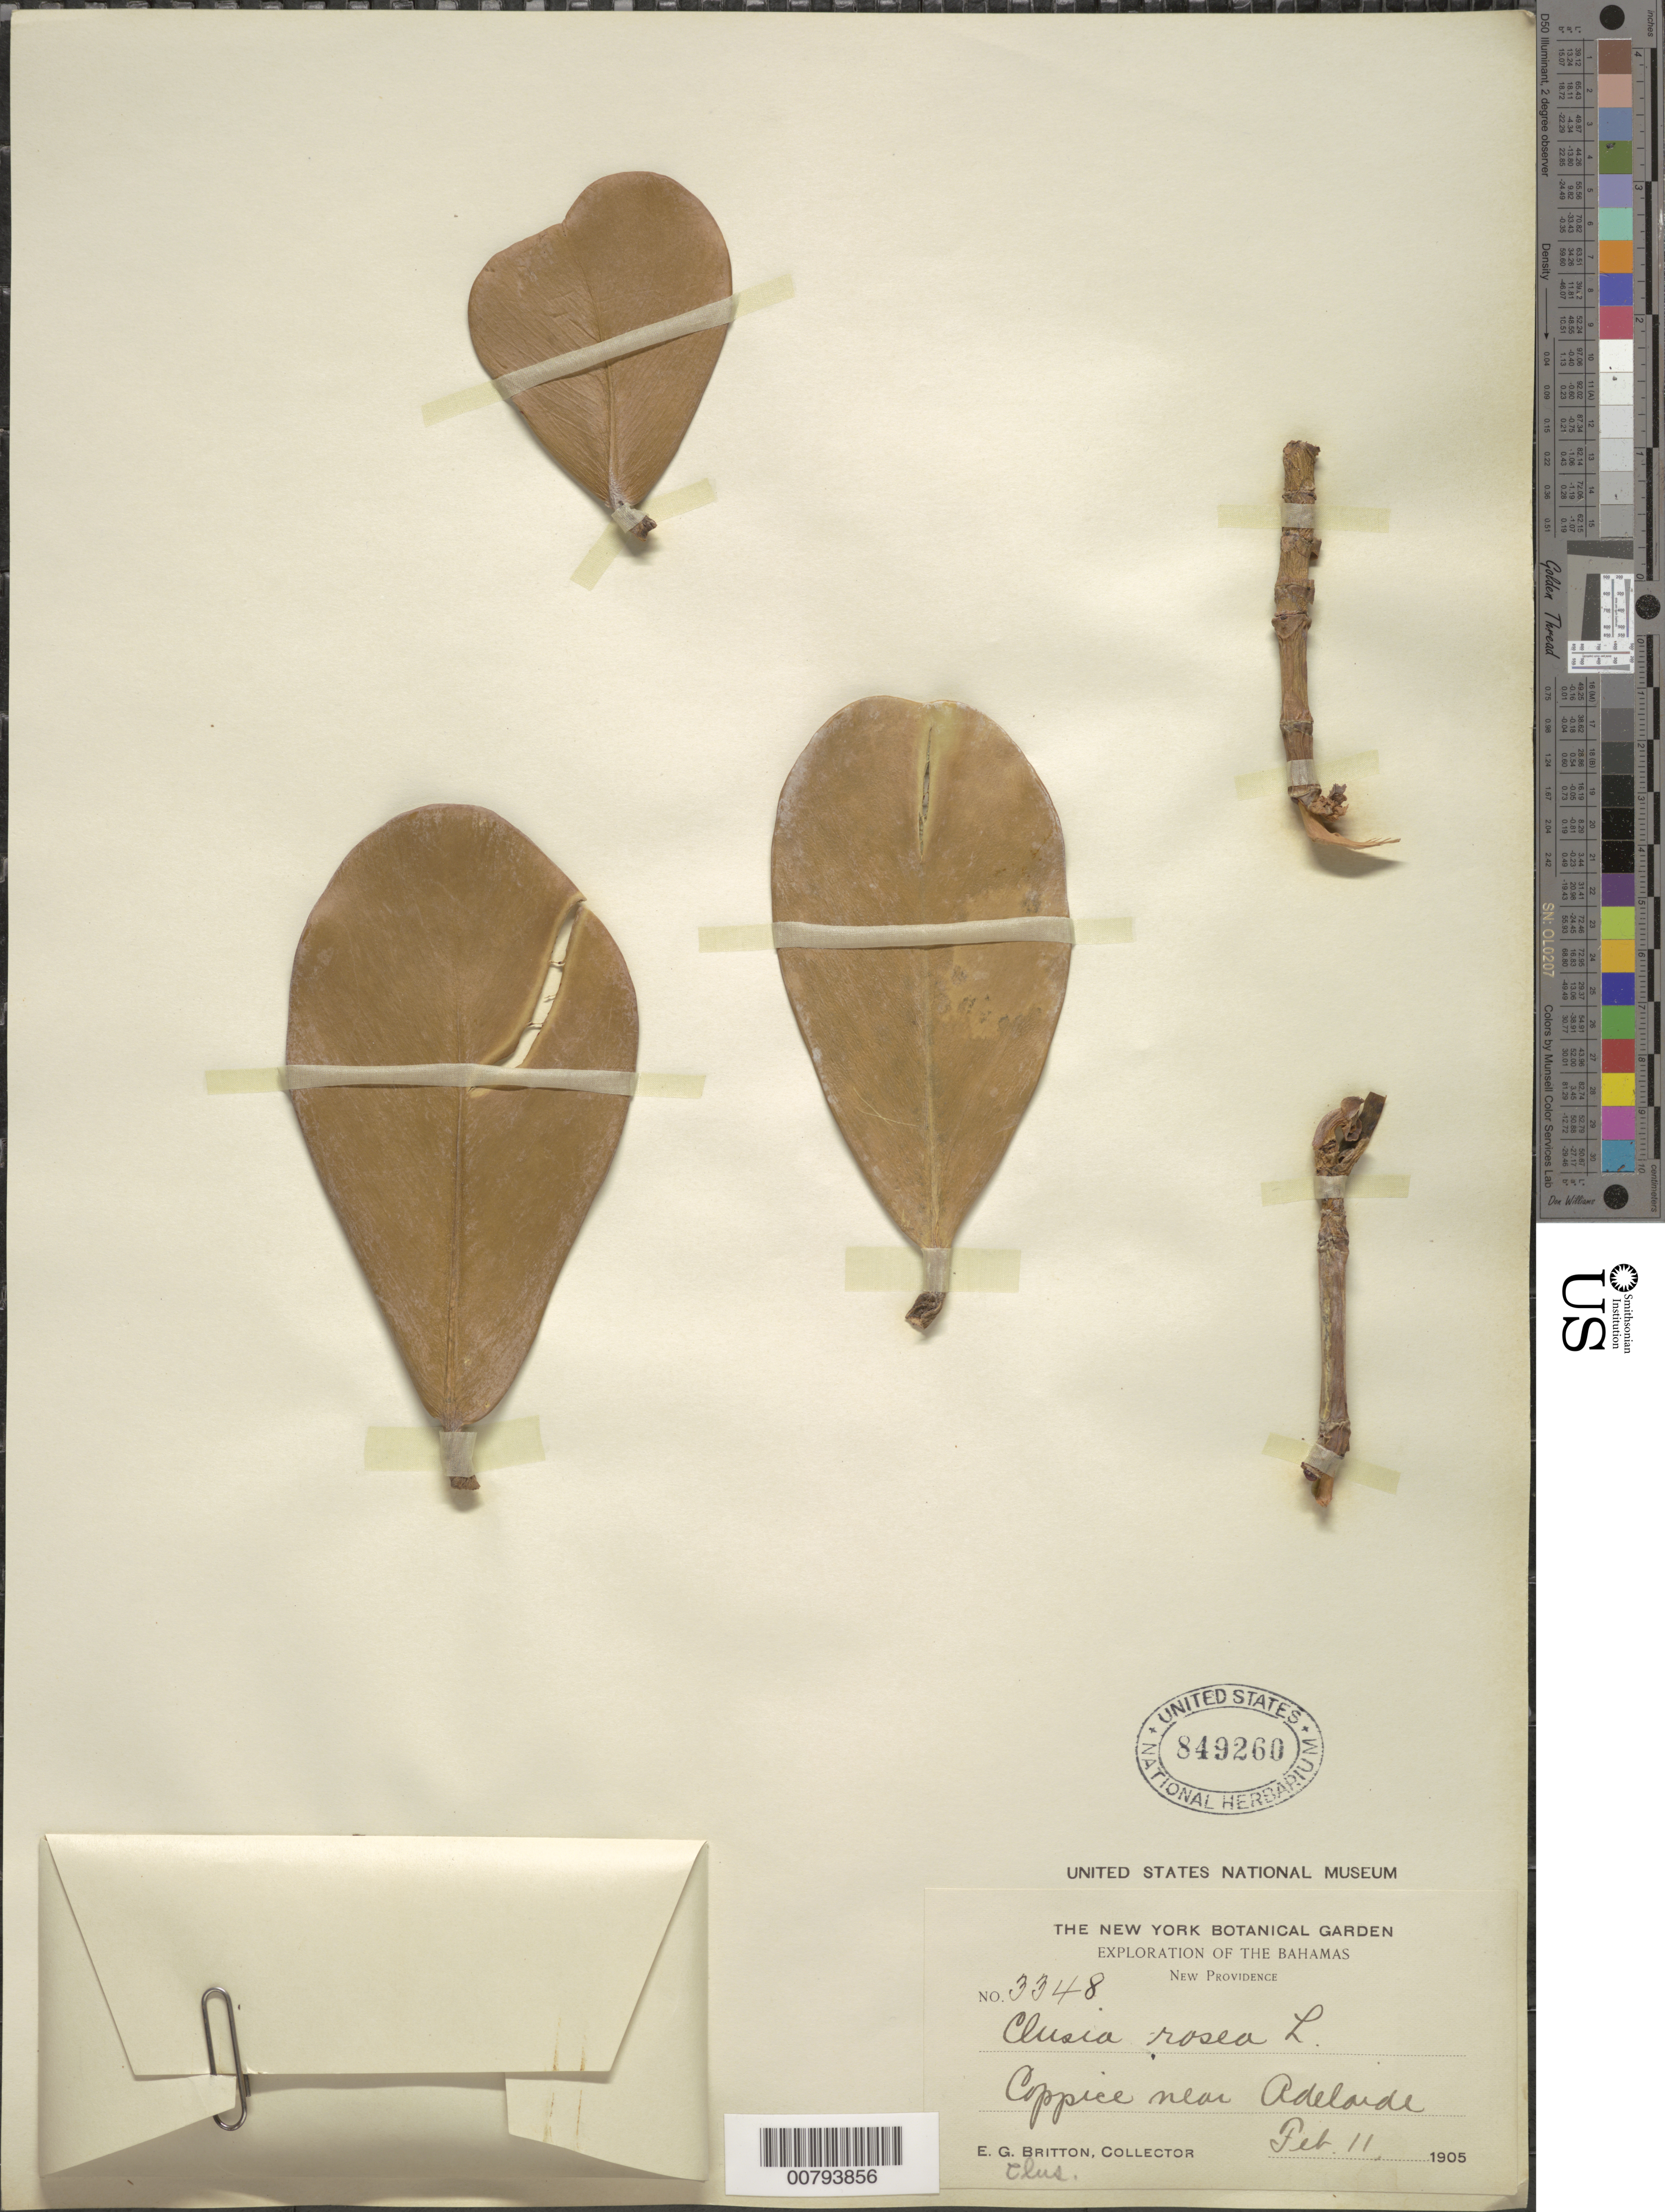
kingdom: Plantae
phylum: Tracheophyta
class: Magnoliopsida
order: Malpighiales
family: Clusiaceae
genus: Clusia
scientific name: Clusia rosea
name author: Jacq.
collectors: E. G. Britton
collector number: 3348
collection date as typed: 11 Feb 1905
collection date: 1905-02-11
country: Bahamas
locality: New Providence; Coppice near Adelaide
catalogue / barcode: US 849260